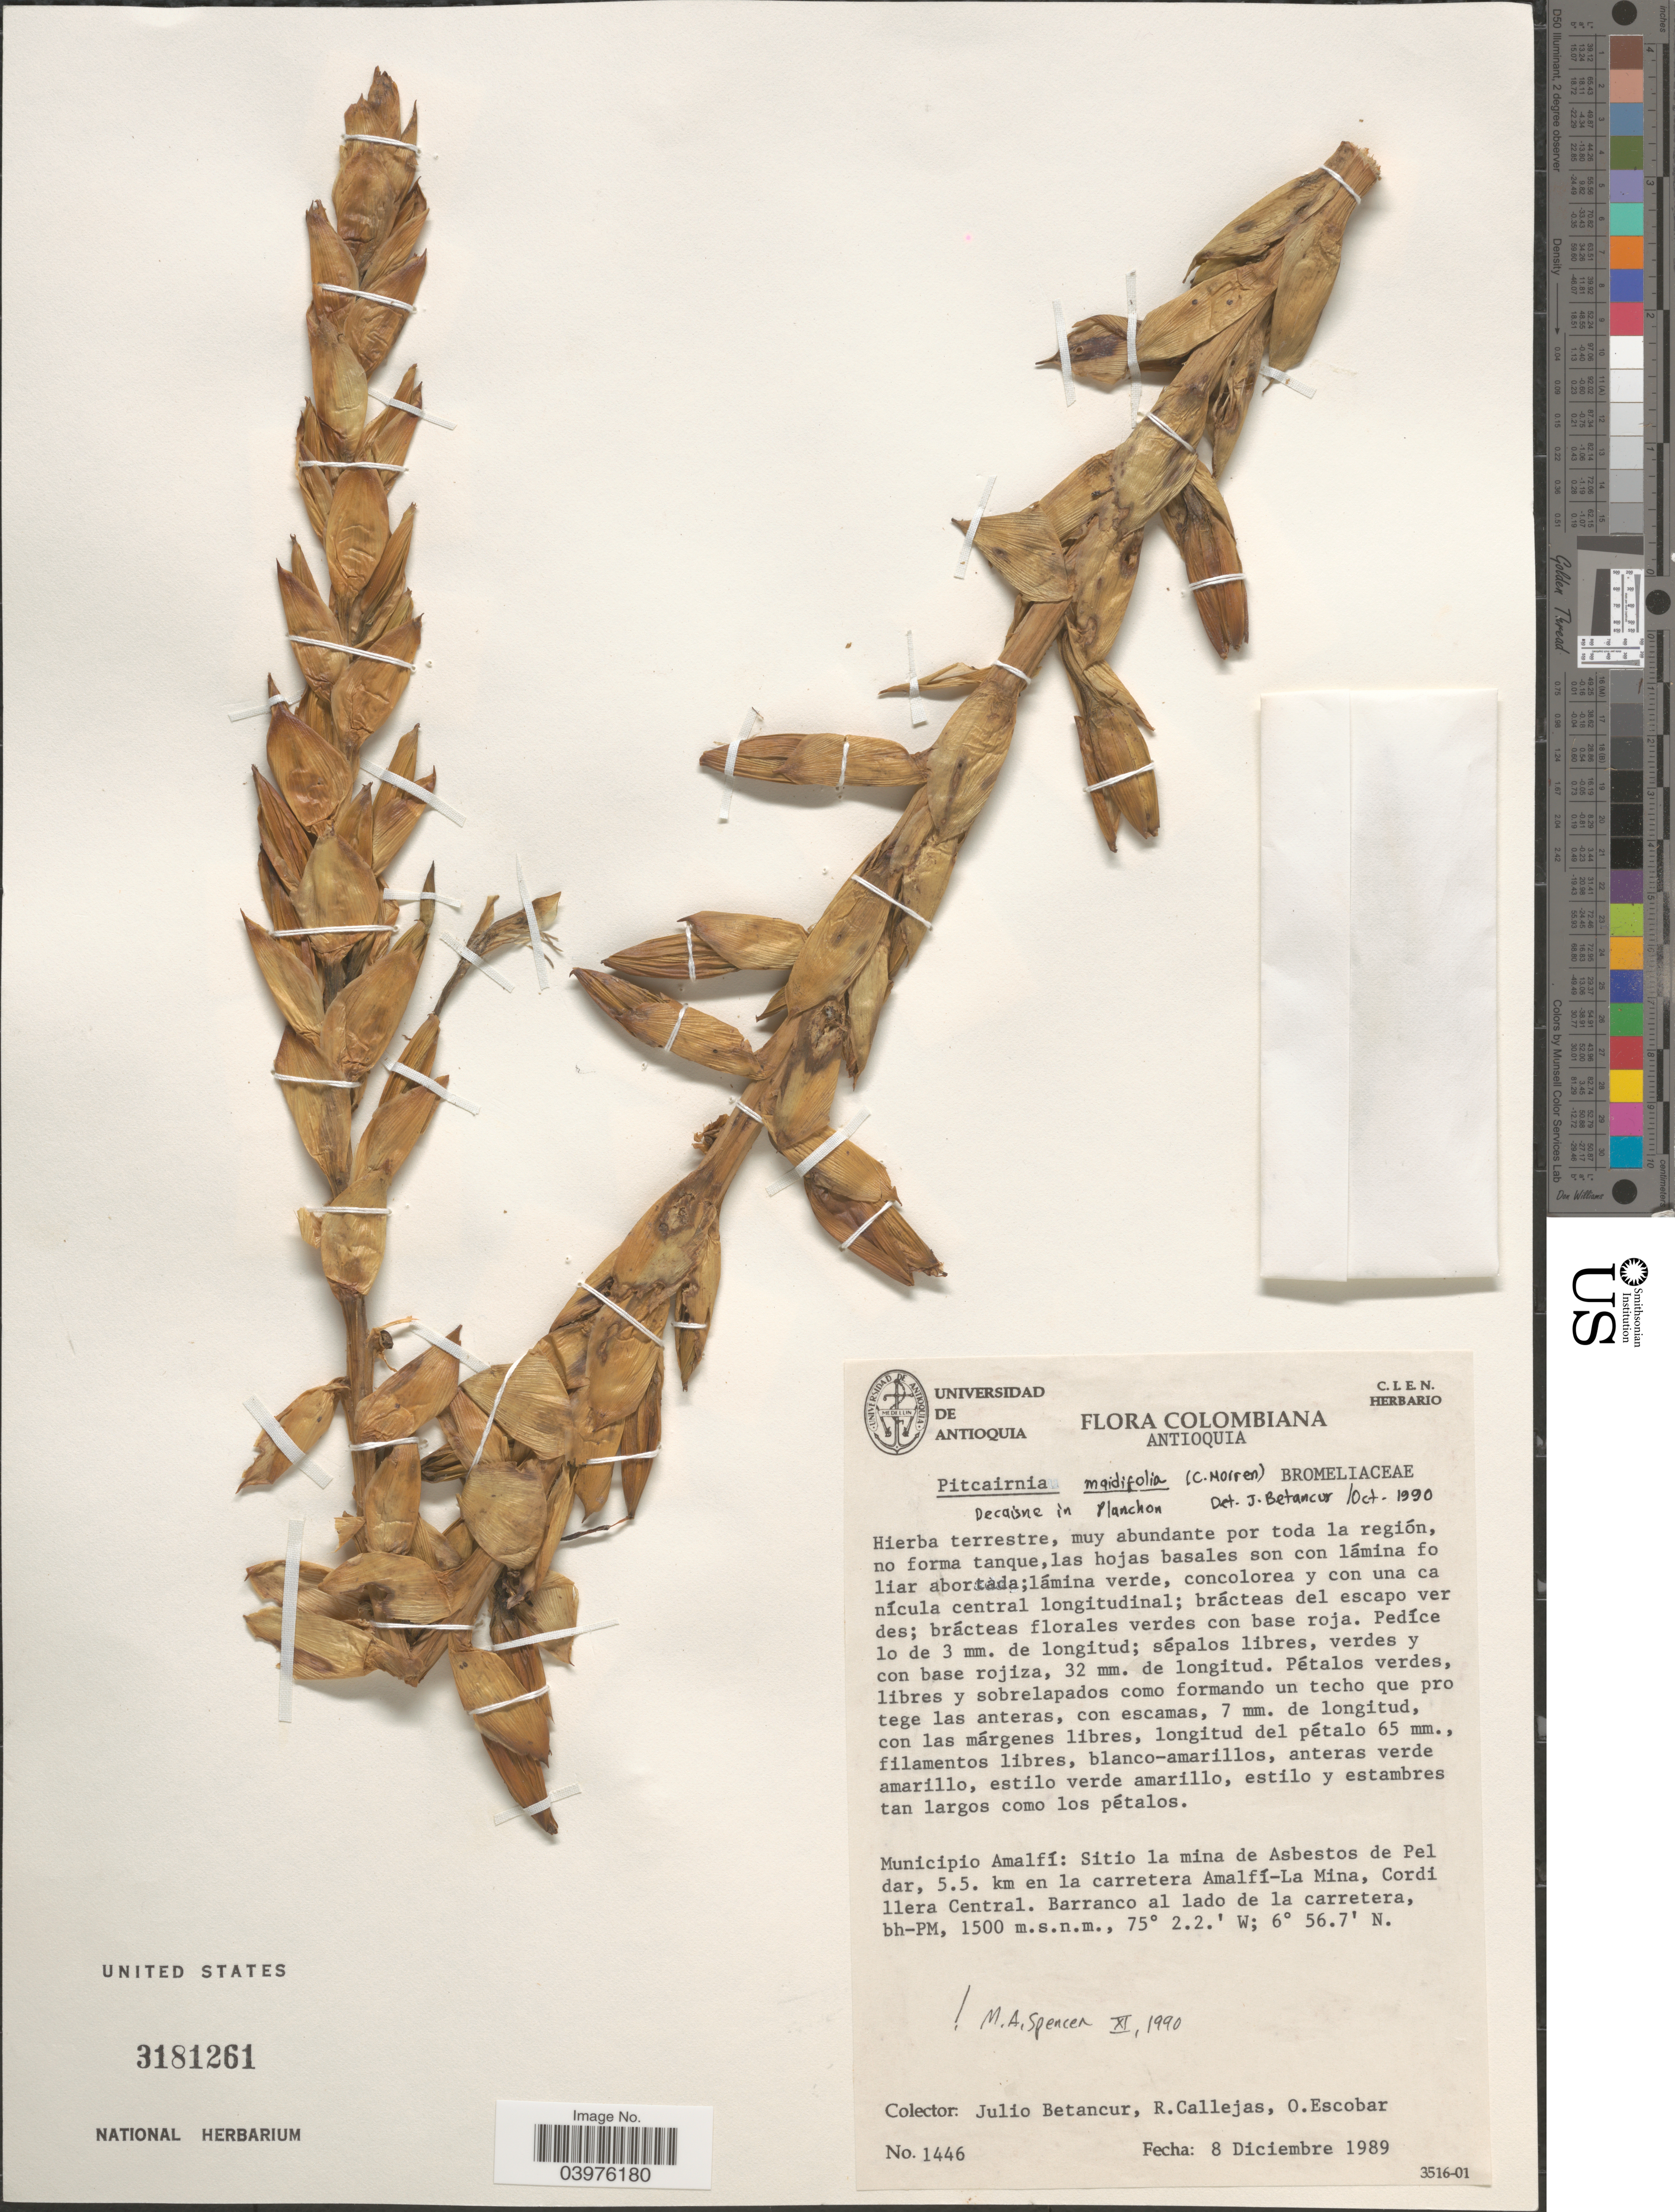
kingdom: Plantae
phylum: Tracheophyta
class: Liliopsida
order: Poales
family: Bromeliaceae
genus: Pitcairnia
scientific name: Pitcairnia maidifolia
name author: (C. Morren) Decne. ex Planch.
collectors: J. Betancur, R. Callejas & O. Escobar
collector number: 1446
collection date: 1989-12-08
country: Colombia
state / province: Antioquia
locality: Municipio Amalfí: Sitio la mina de Asbestos de Pel dar, 5.5. km en la carretera Amalfí-La Mina, Cordillera Central. Barranco al lado de la carretera.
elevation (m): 1500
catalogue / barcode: US 3181261